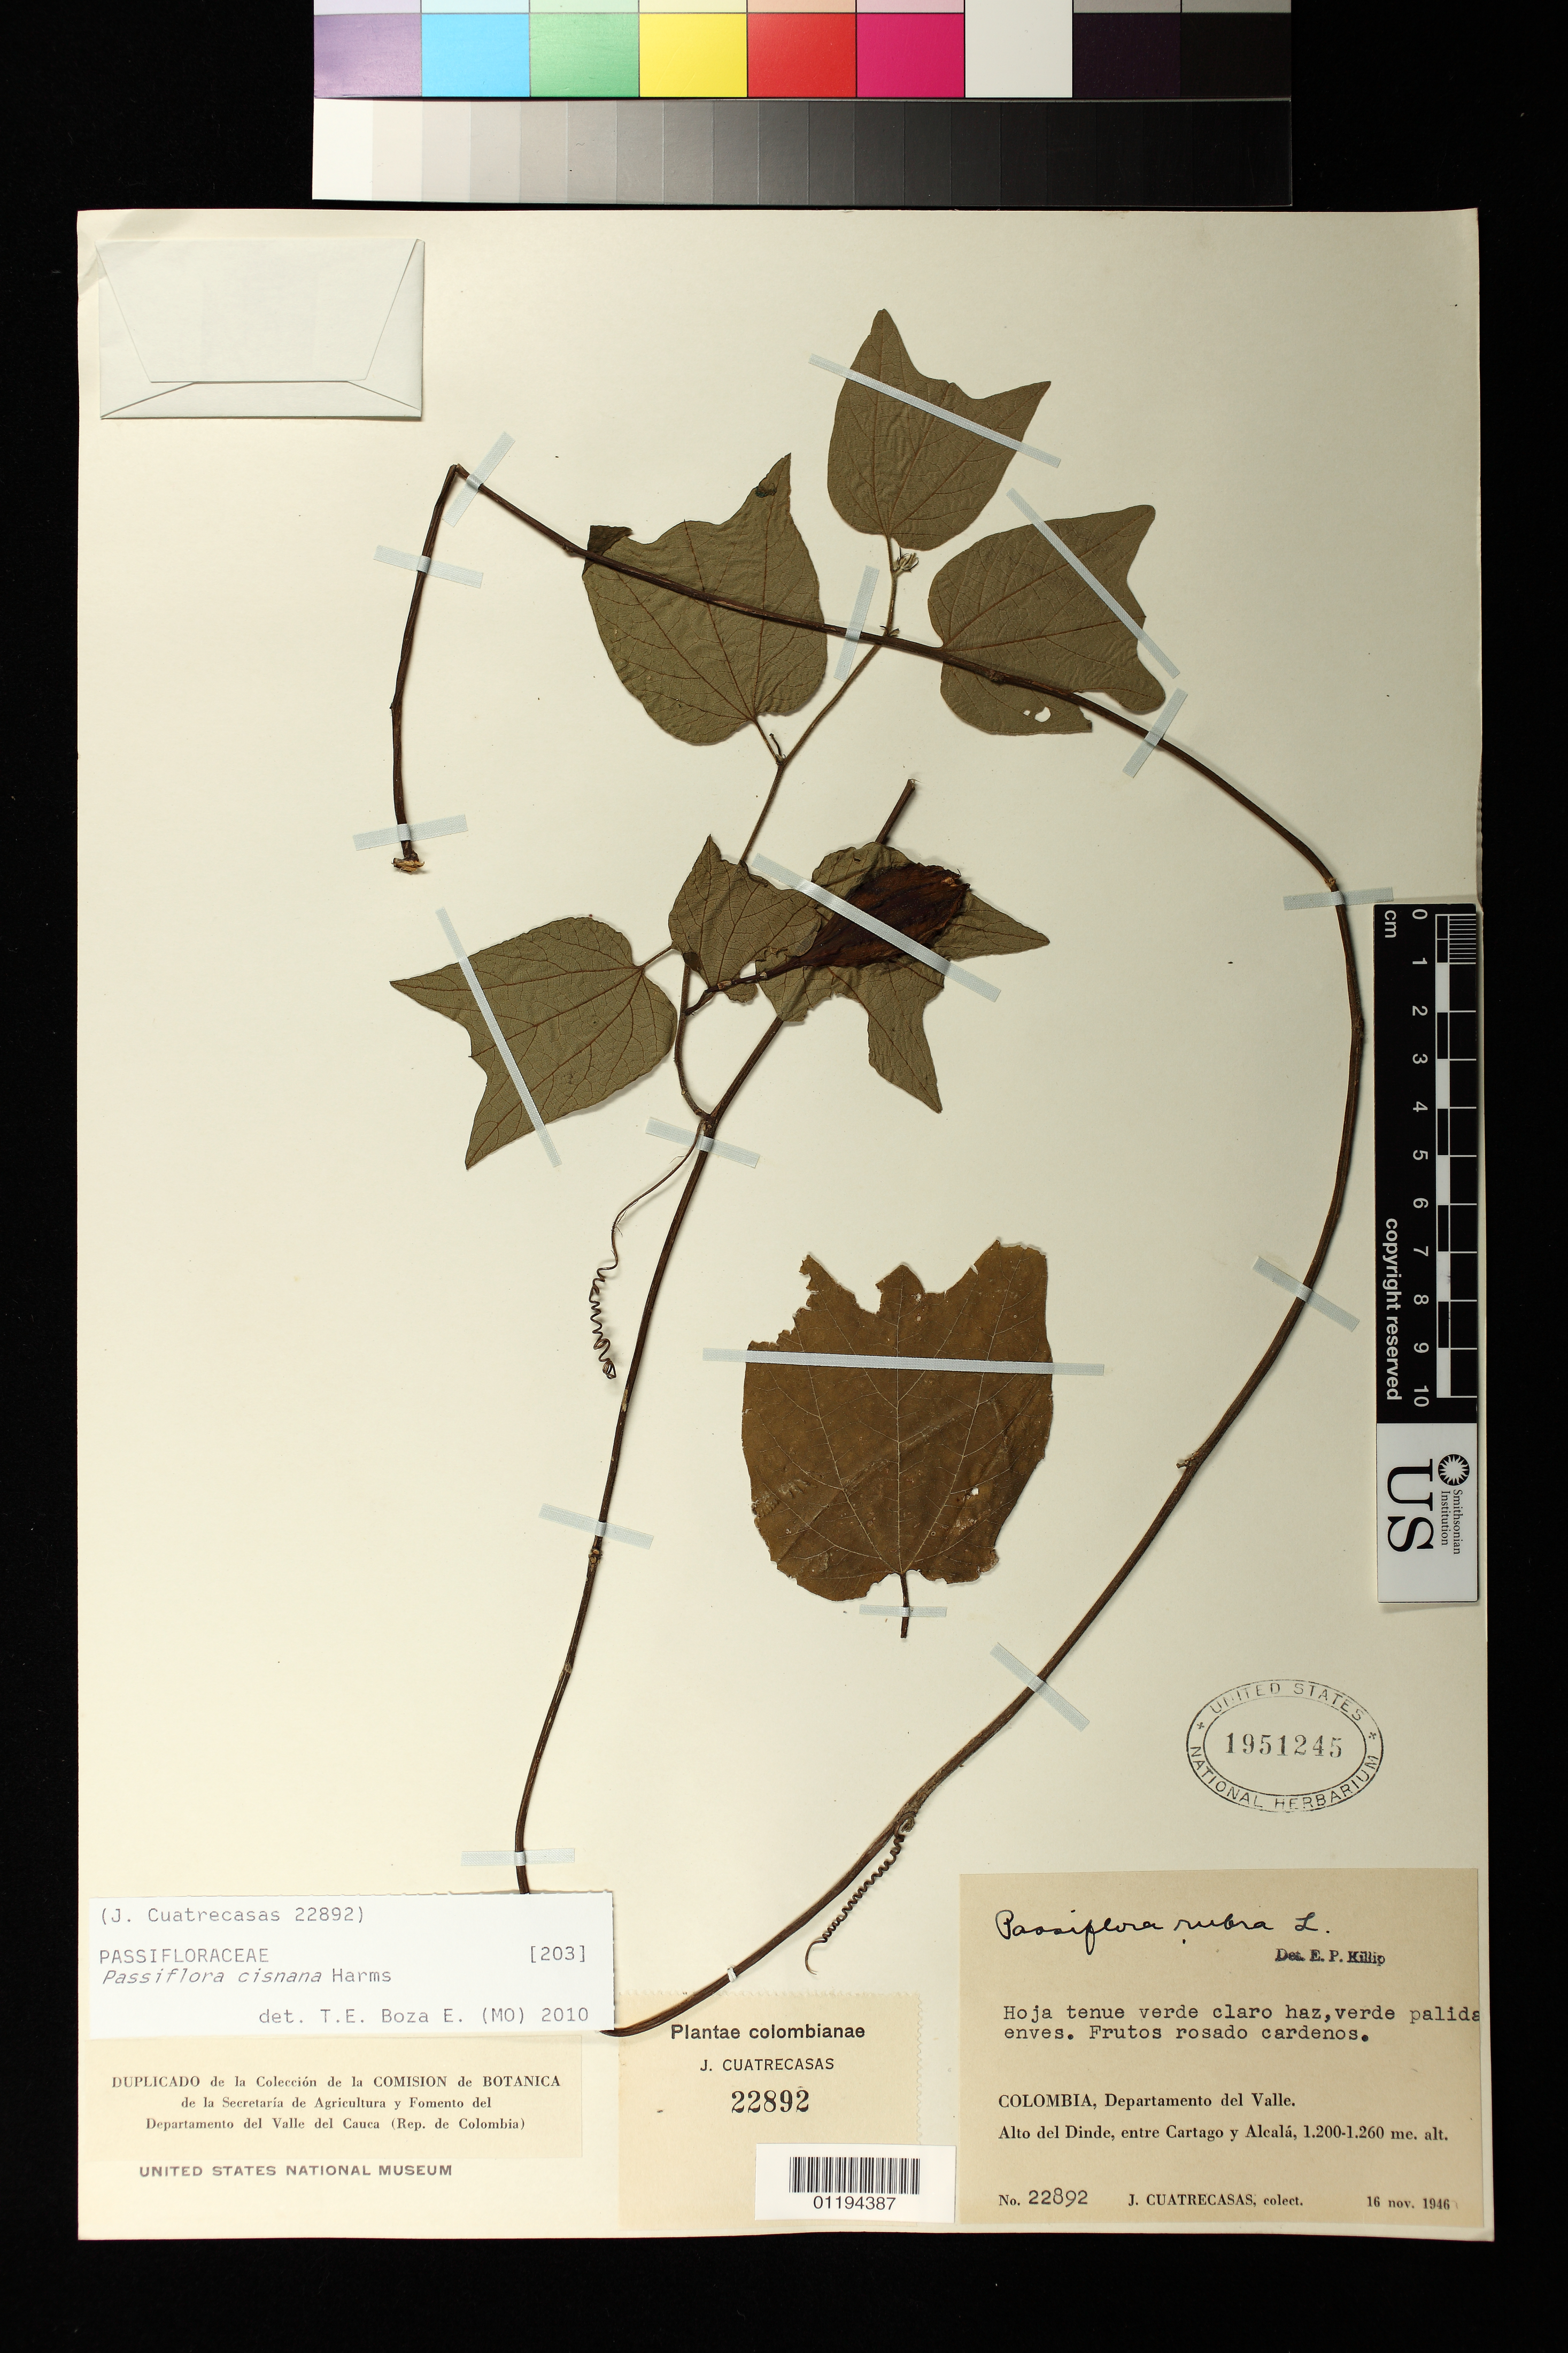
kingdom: Plantae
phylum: Tracheophyta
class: Magnoliopsida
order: Malpighiales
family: Passifloraceae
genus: Passiflora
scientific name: Passiflora cisnana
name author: Harms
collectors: J. Cuatrecasas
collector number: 22892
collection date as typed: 16 Nov 1946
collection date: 1946-11-16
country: Colombia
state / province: Valle del Cauca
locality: COLOMBIA, Departamento del Valle.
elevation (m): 1200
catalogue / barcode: US 1951245